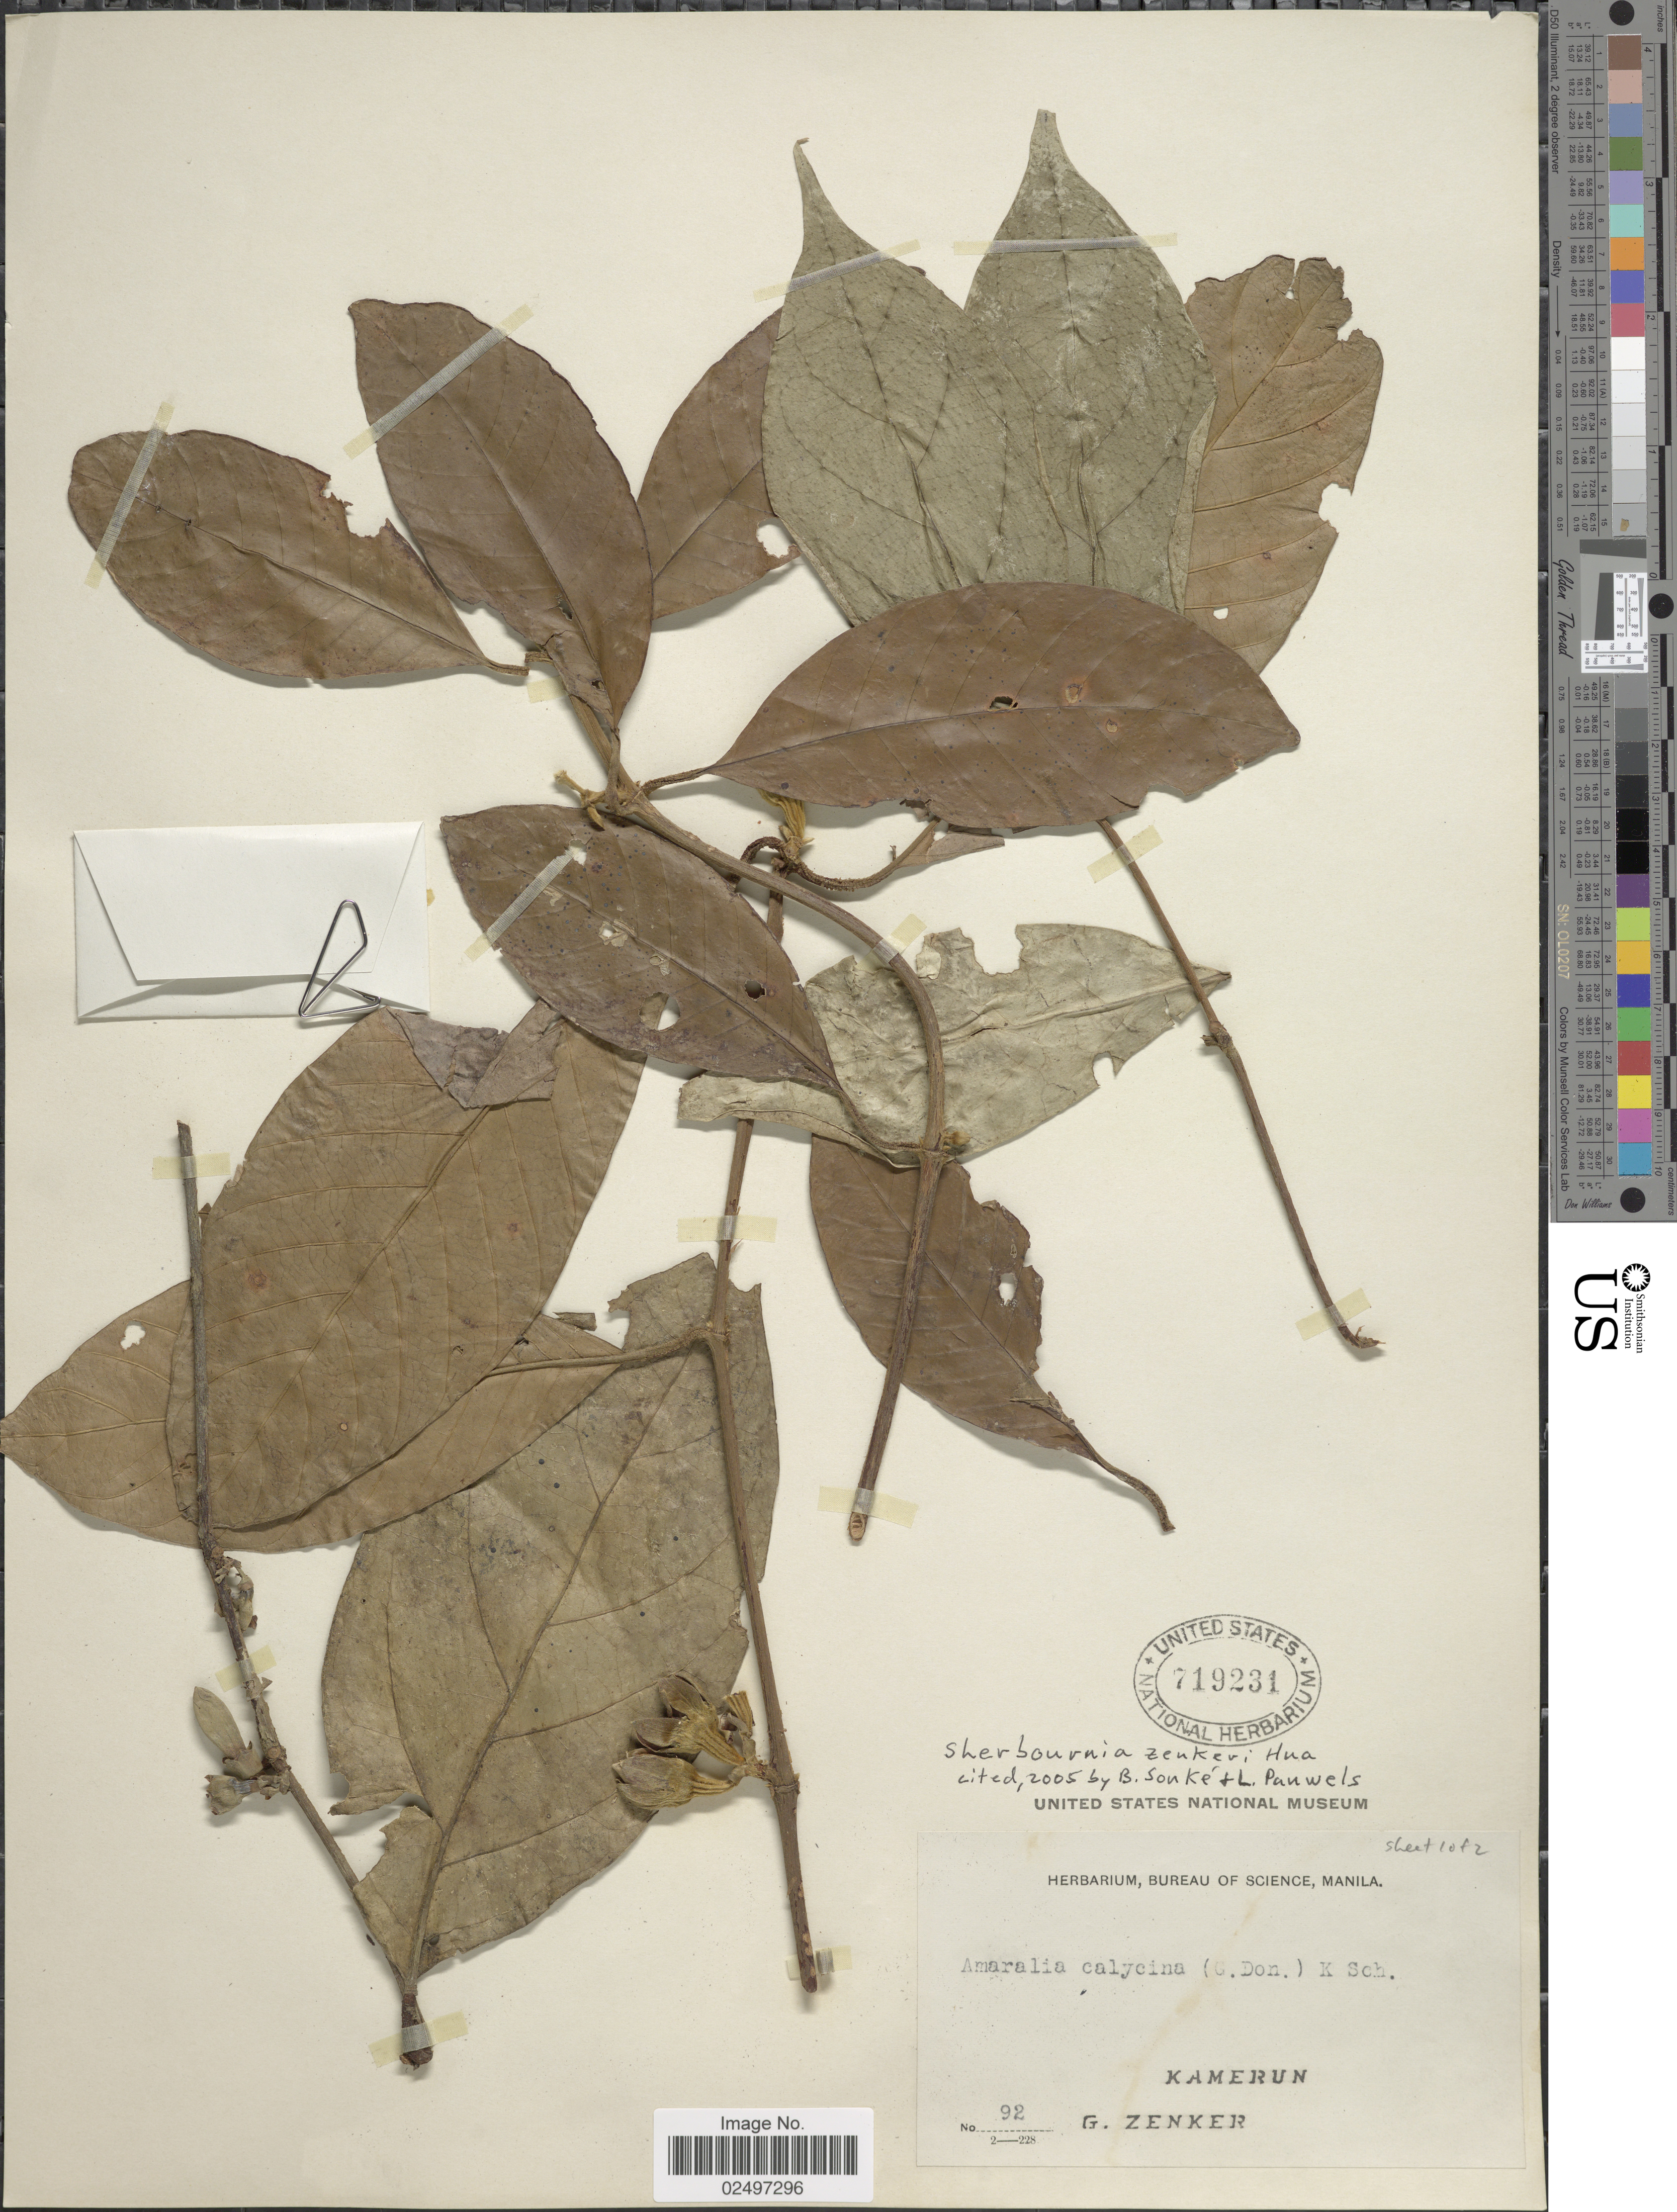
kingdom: Plantae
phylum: Tracheophyta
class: Magnoliopsida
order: Gentianales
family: Rubiaceae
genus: Sherbournia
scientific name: Sherbournia zenkeri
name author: Hua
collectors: G. A. Zenker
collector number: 92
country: Cameroon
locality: Kamerun.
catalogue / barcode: US 719231